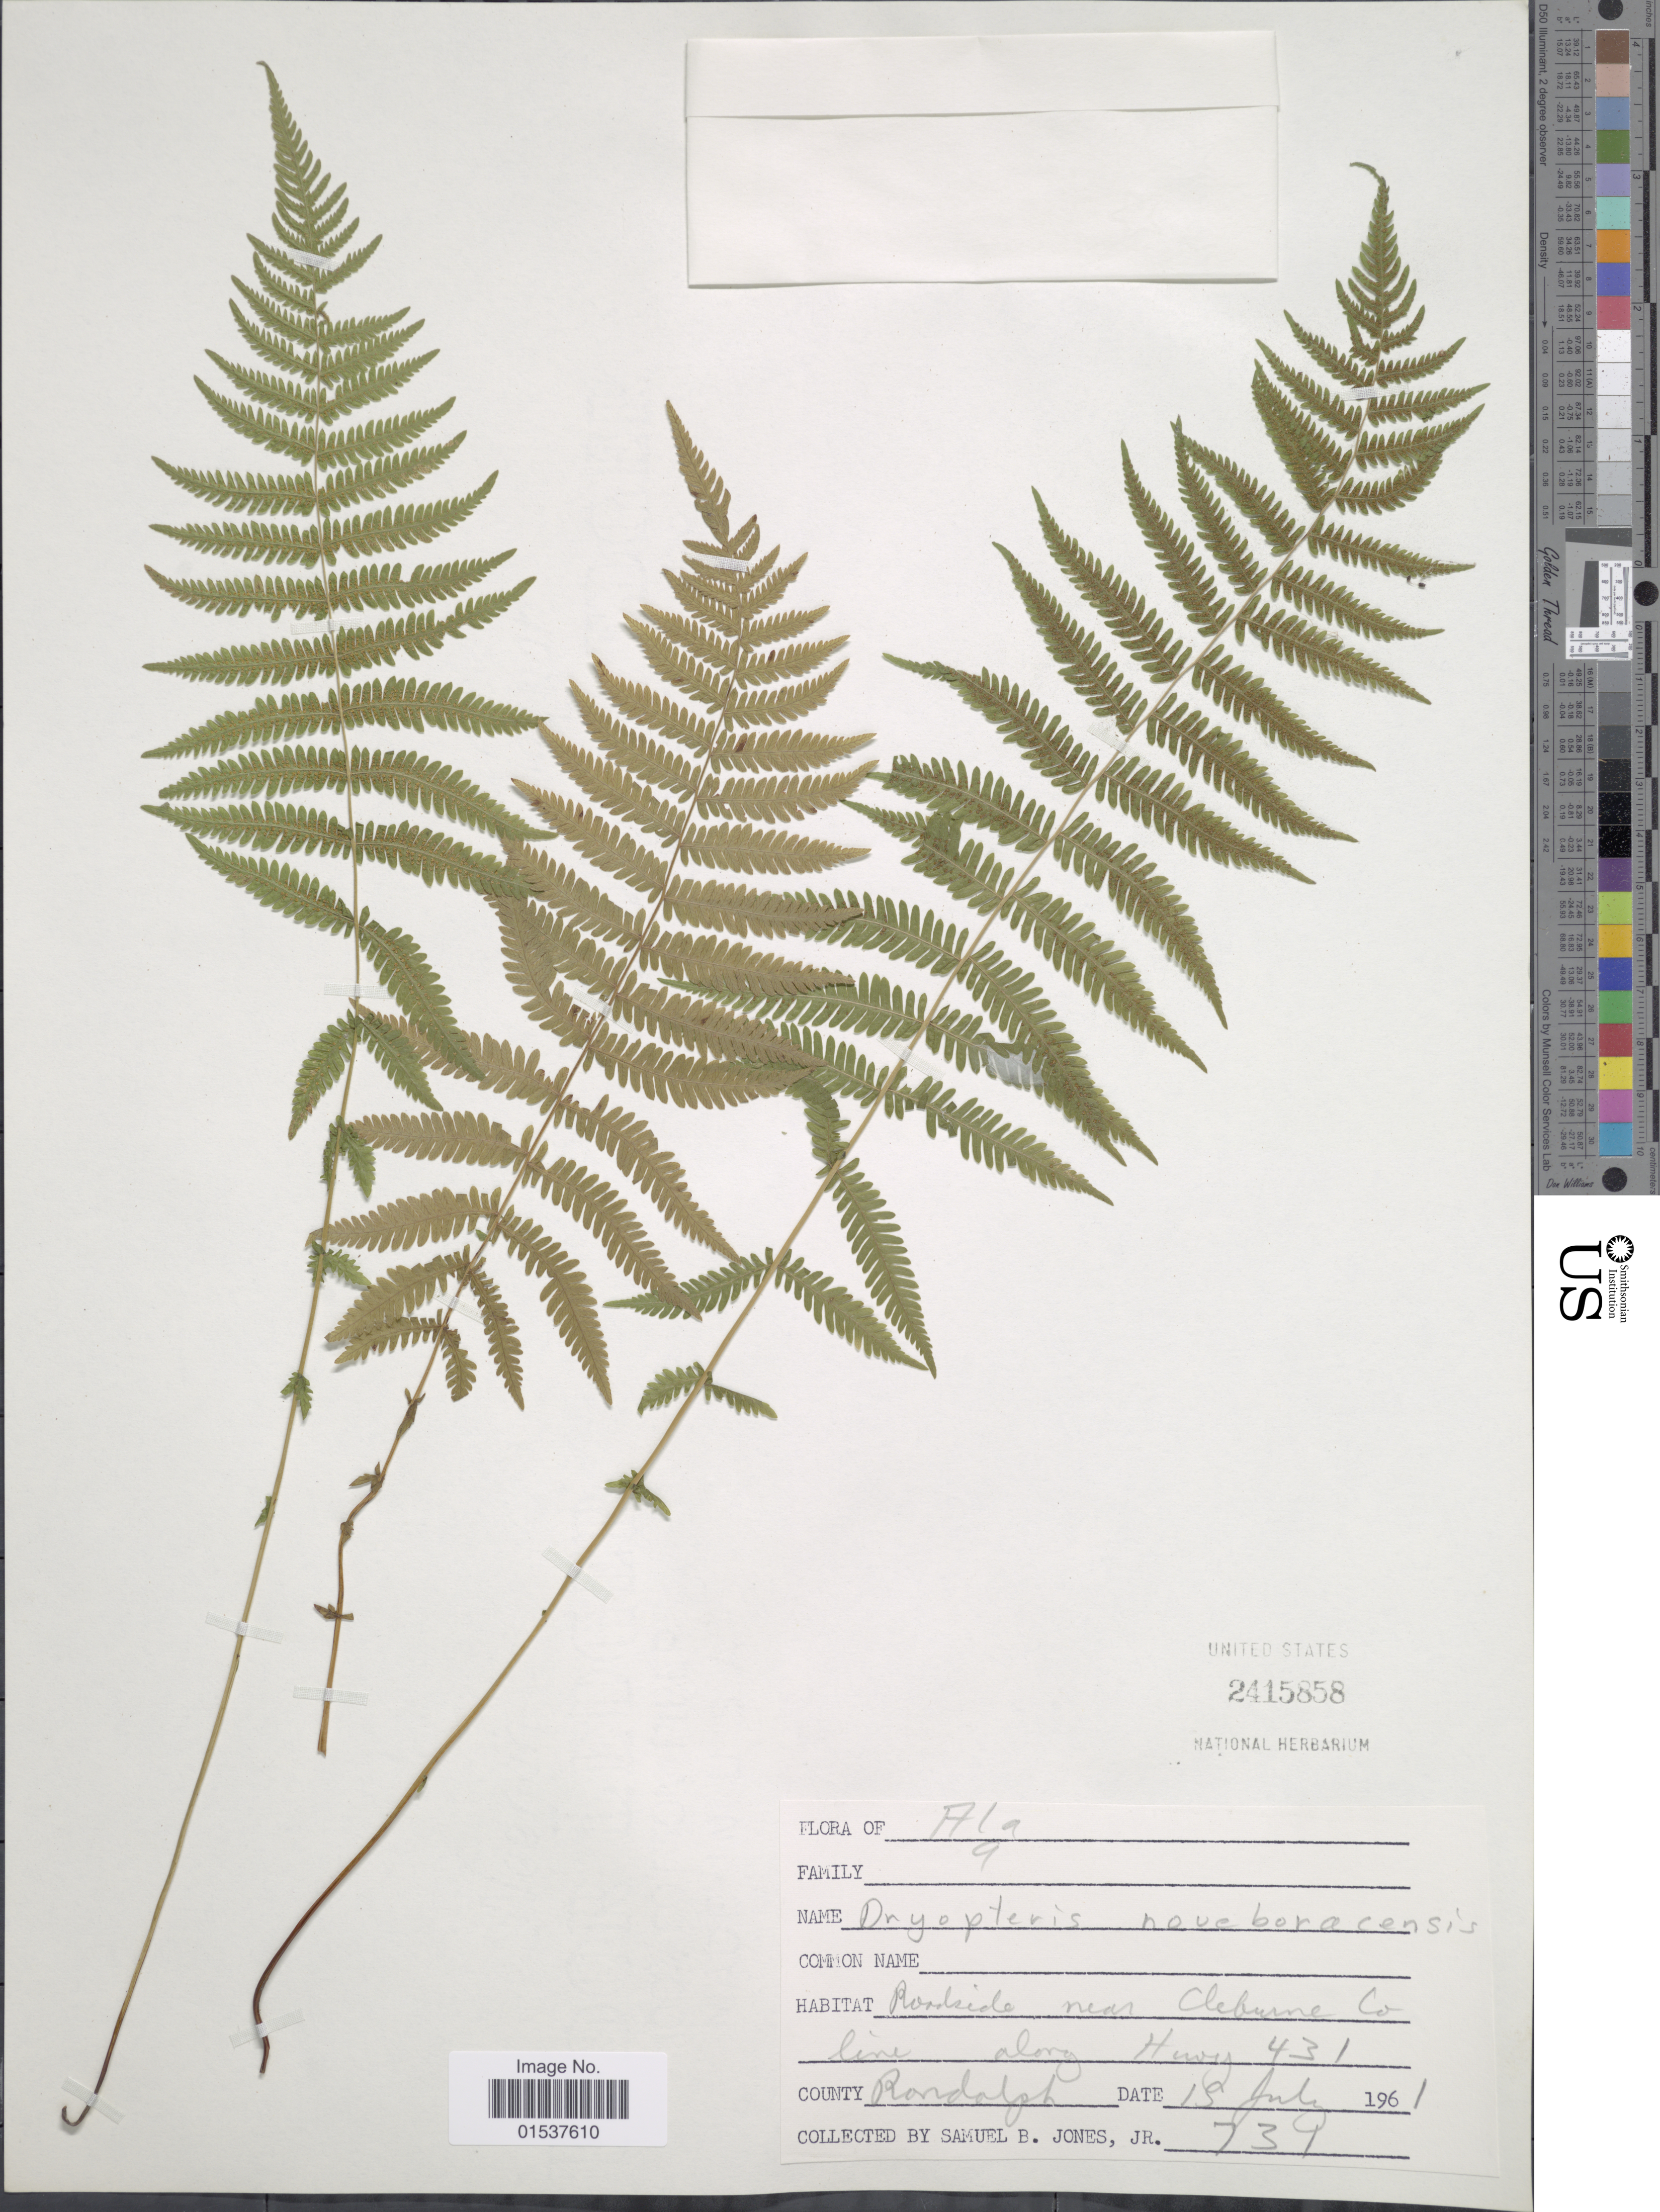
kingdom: Plantae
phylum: Tracheophyta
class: Polypodiopsida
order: Polypodiales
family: Thelypteridaceae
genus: Parathelypteris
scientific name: Parathelypteris noveboracensis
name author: (L.) Ching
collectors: S. B. Jones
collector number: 739*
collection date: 1961-07-15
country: United States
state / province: Alabama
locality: Ala. Roadside near Cleburne Co, line along Hwy 431.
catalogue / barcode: US 2415858